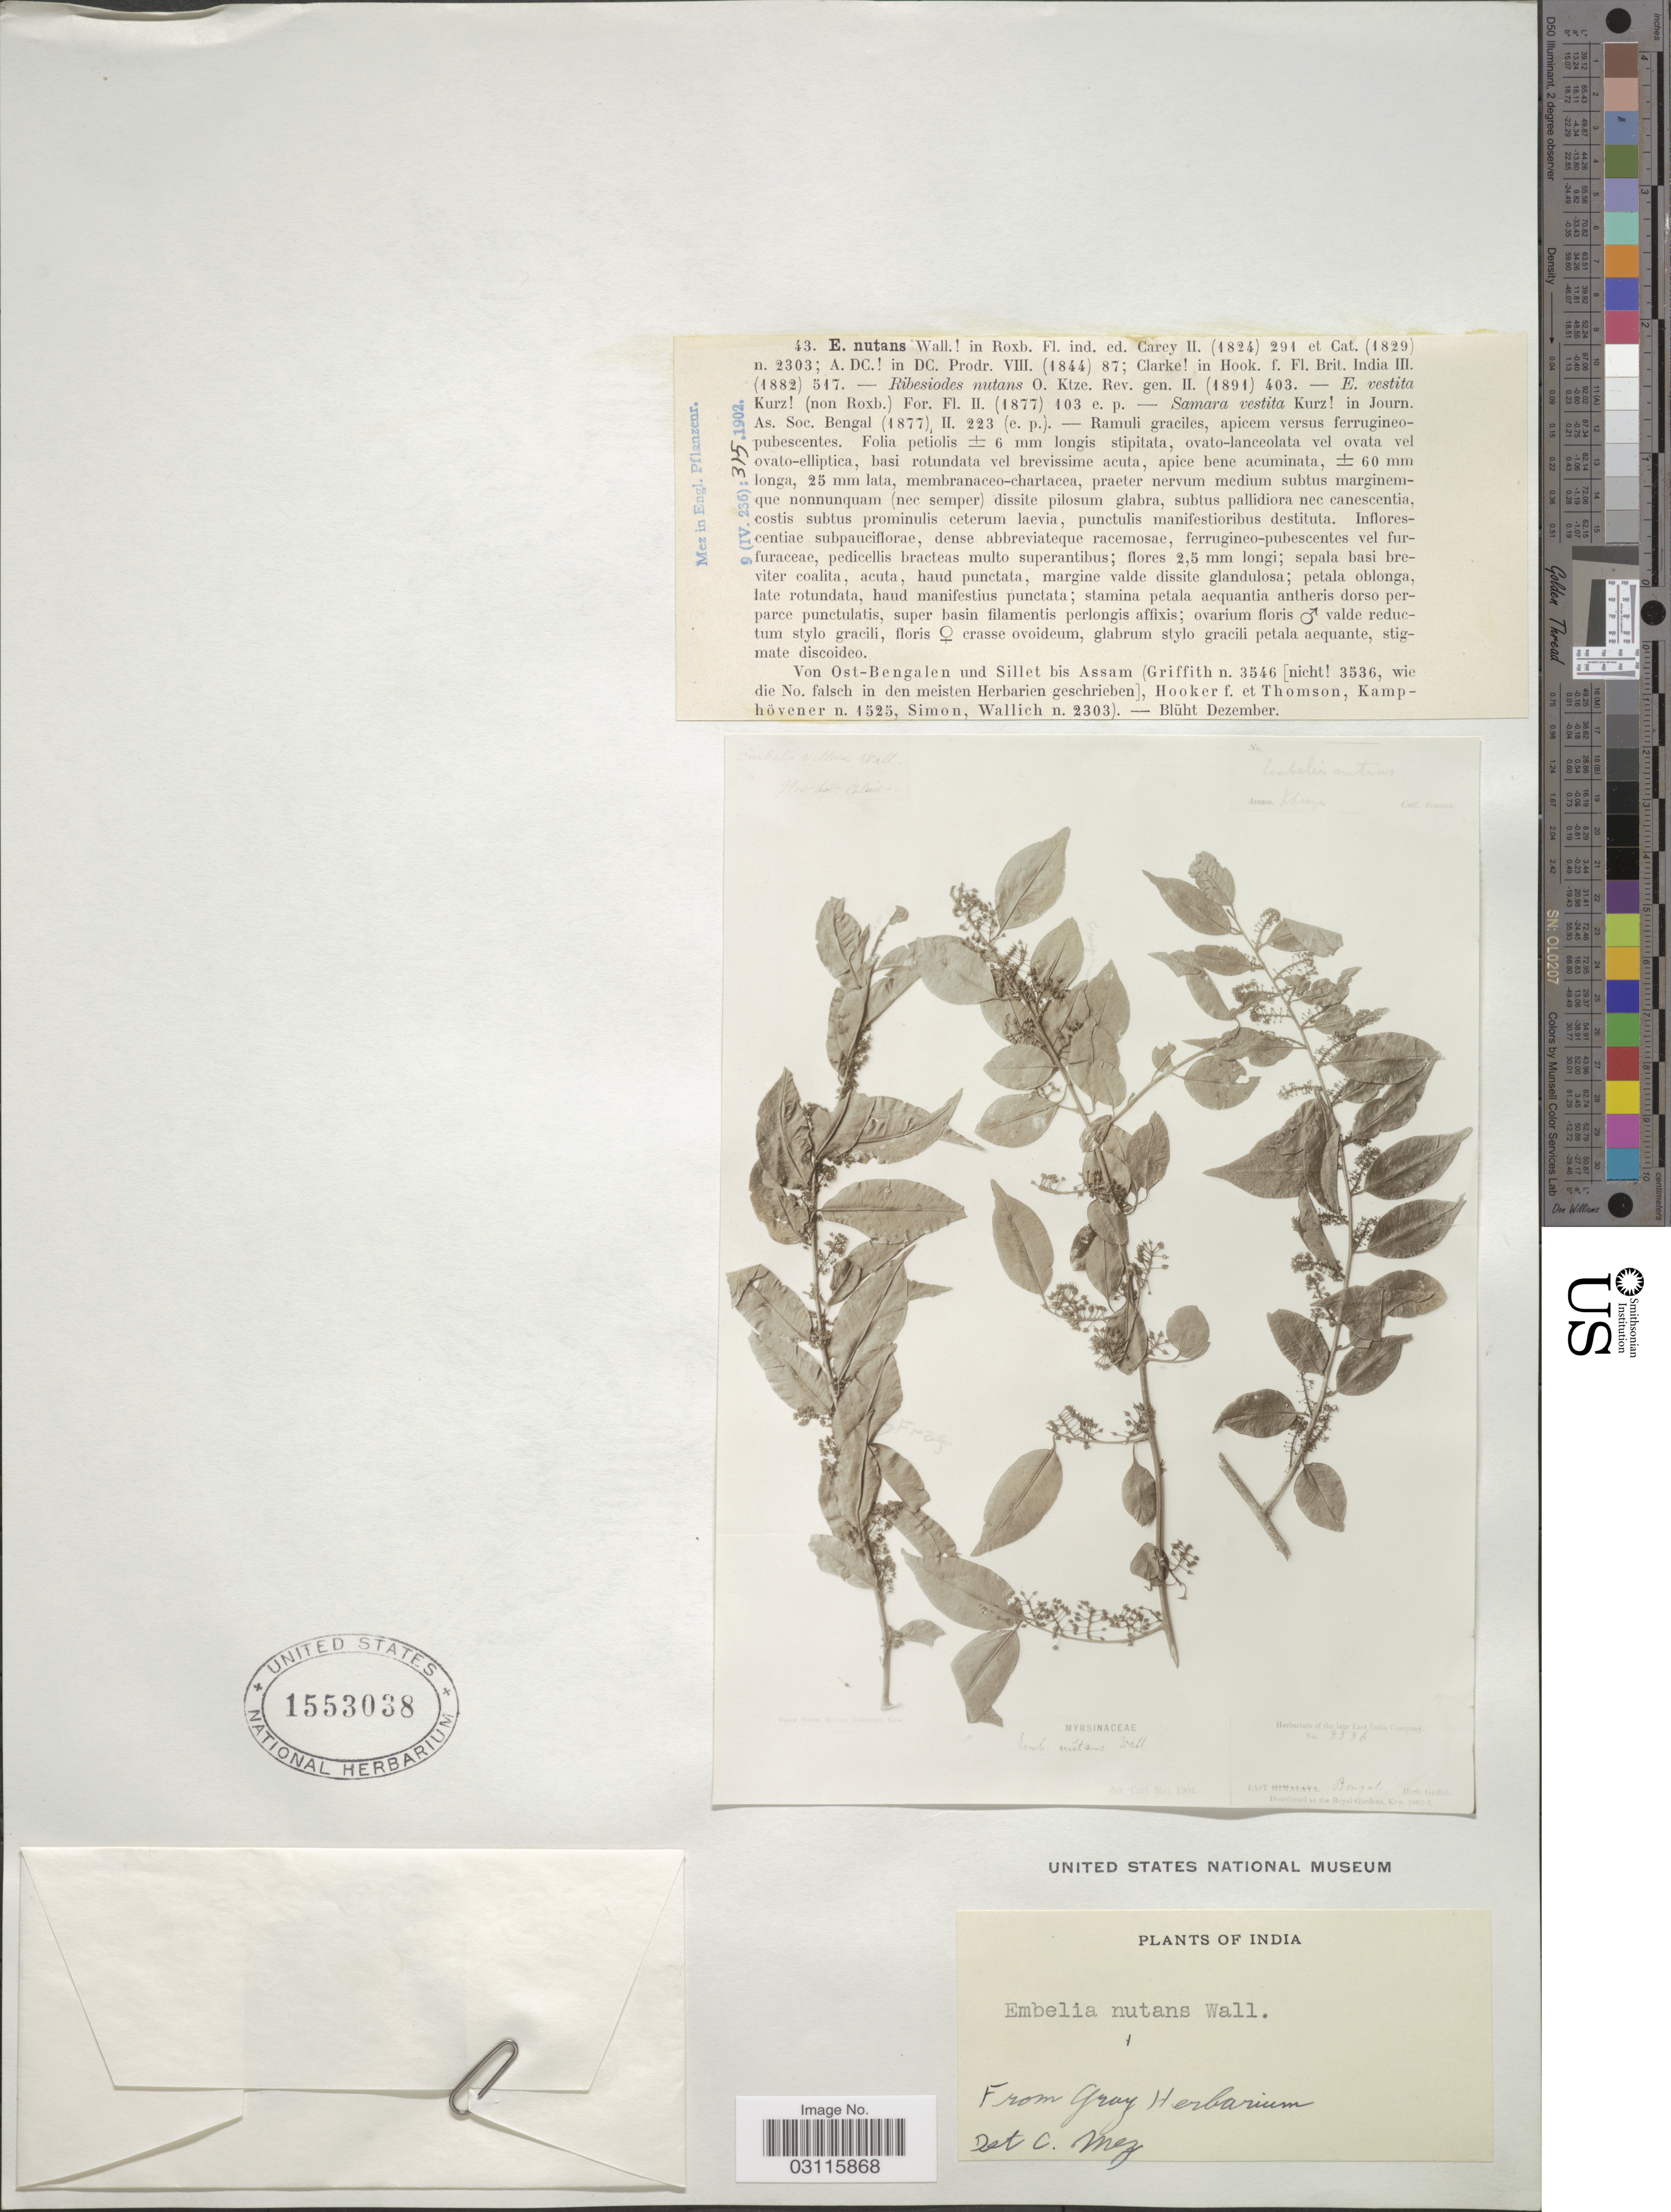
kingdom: Plantae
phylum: Tracheophyta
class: Magnoliopsida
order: Ericales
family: Primulaceae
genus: Embelia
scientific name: Embelia nutans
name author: Wall. in Roxb.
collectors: ex herb. Griffith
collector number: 3536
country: India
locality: East Bengal.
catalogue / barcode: US 1553038